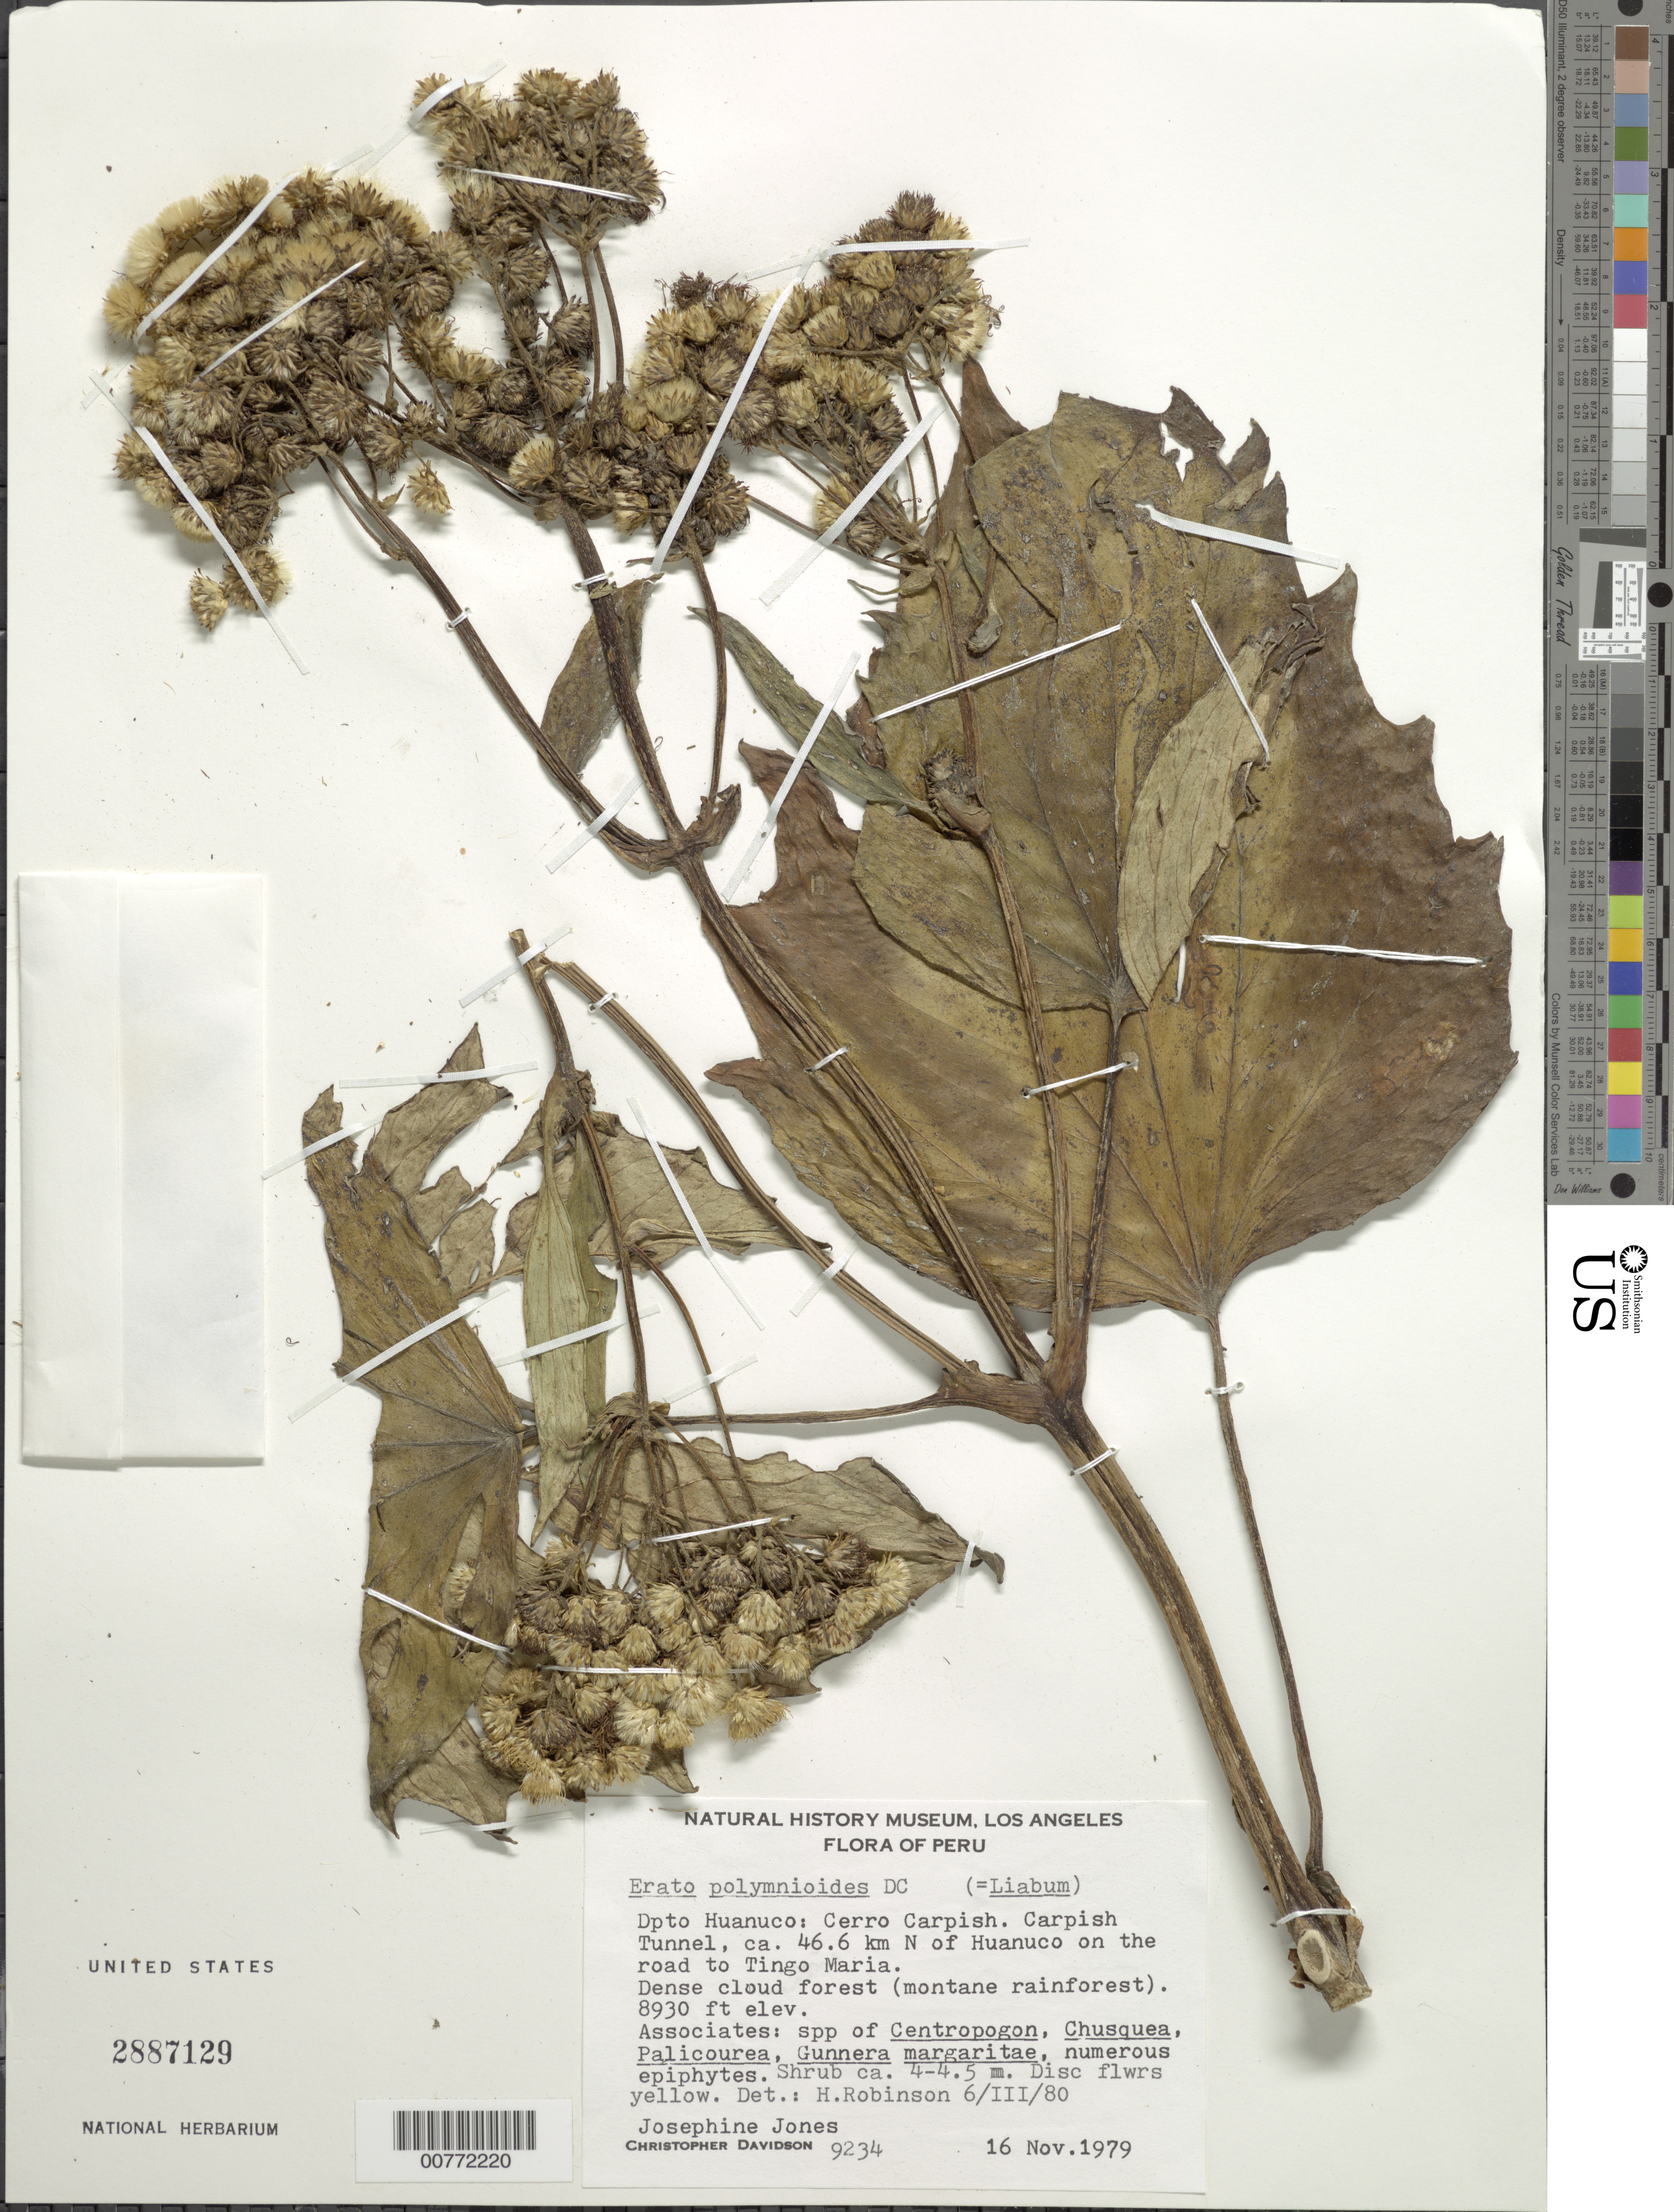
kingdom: Plantae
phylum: Tracheophyta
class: Magnoliopsida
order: Asterales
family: Asteraceae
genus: Erato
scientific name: Erato polymnioides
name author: DC.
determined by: Robinson, Harold E., (US)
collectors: J. Jones & C. Davidson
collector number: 9234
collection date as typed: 16 November 1979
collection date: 1979-11-16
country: Peru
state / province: Huánuco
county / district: Huánuco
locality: Cerro Carpish; Carpish Tunnel, ca. 46.6 N of Huanúco on the road to Tingo María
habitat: Dense cloud forest (montane rainforest)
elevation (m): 2722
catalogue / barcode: US 2887129